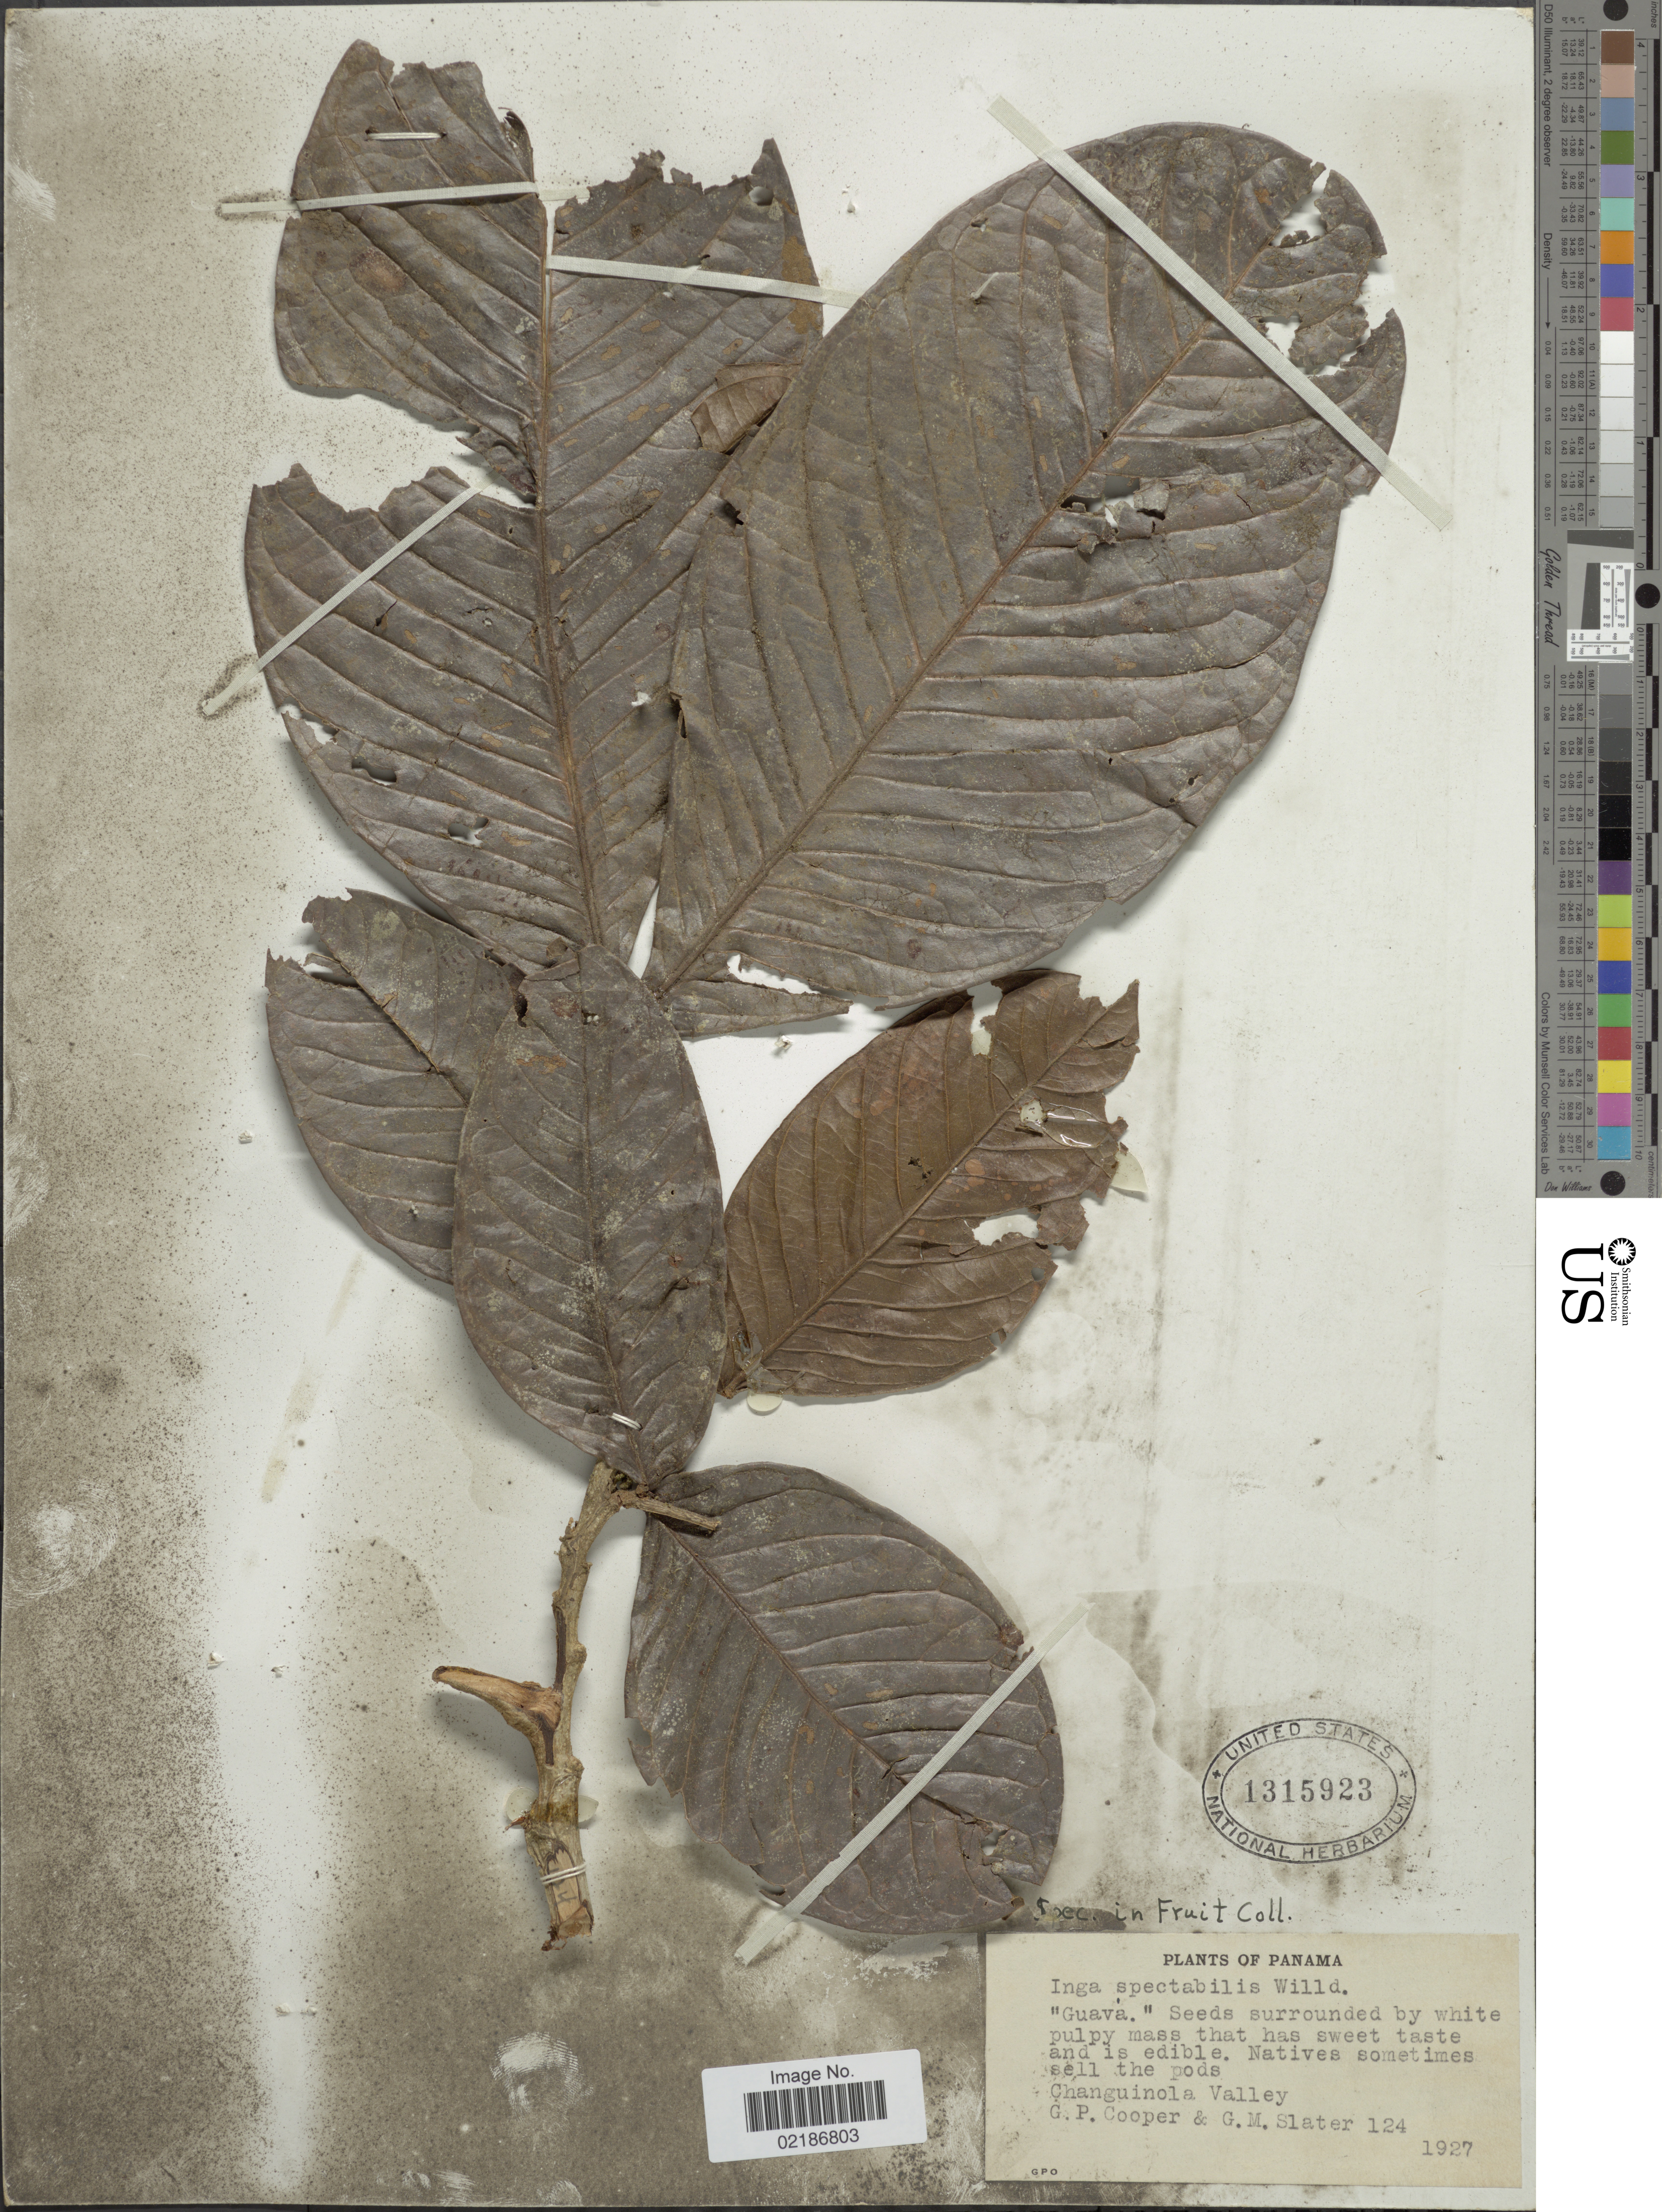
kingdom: Plantae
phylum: Tracheophyta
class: Magnoliopsida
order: Fabales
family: Fabaceae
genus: Inga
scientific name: Inga spectabilis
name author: (Vahl) Willd.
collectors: G. Cooper & G. Slater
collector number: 124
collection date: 1927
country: Panama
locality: Changuinola Valley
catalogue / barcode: US 1315923